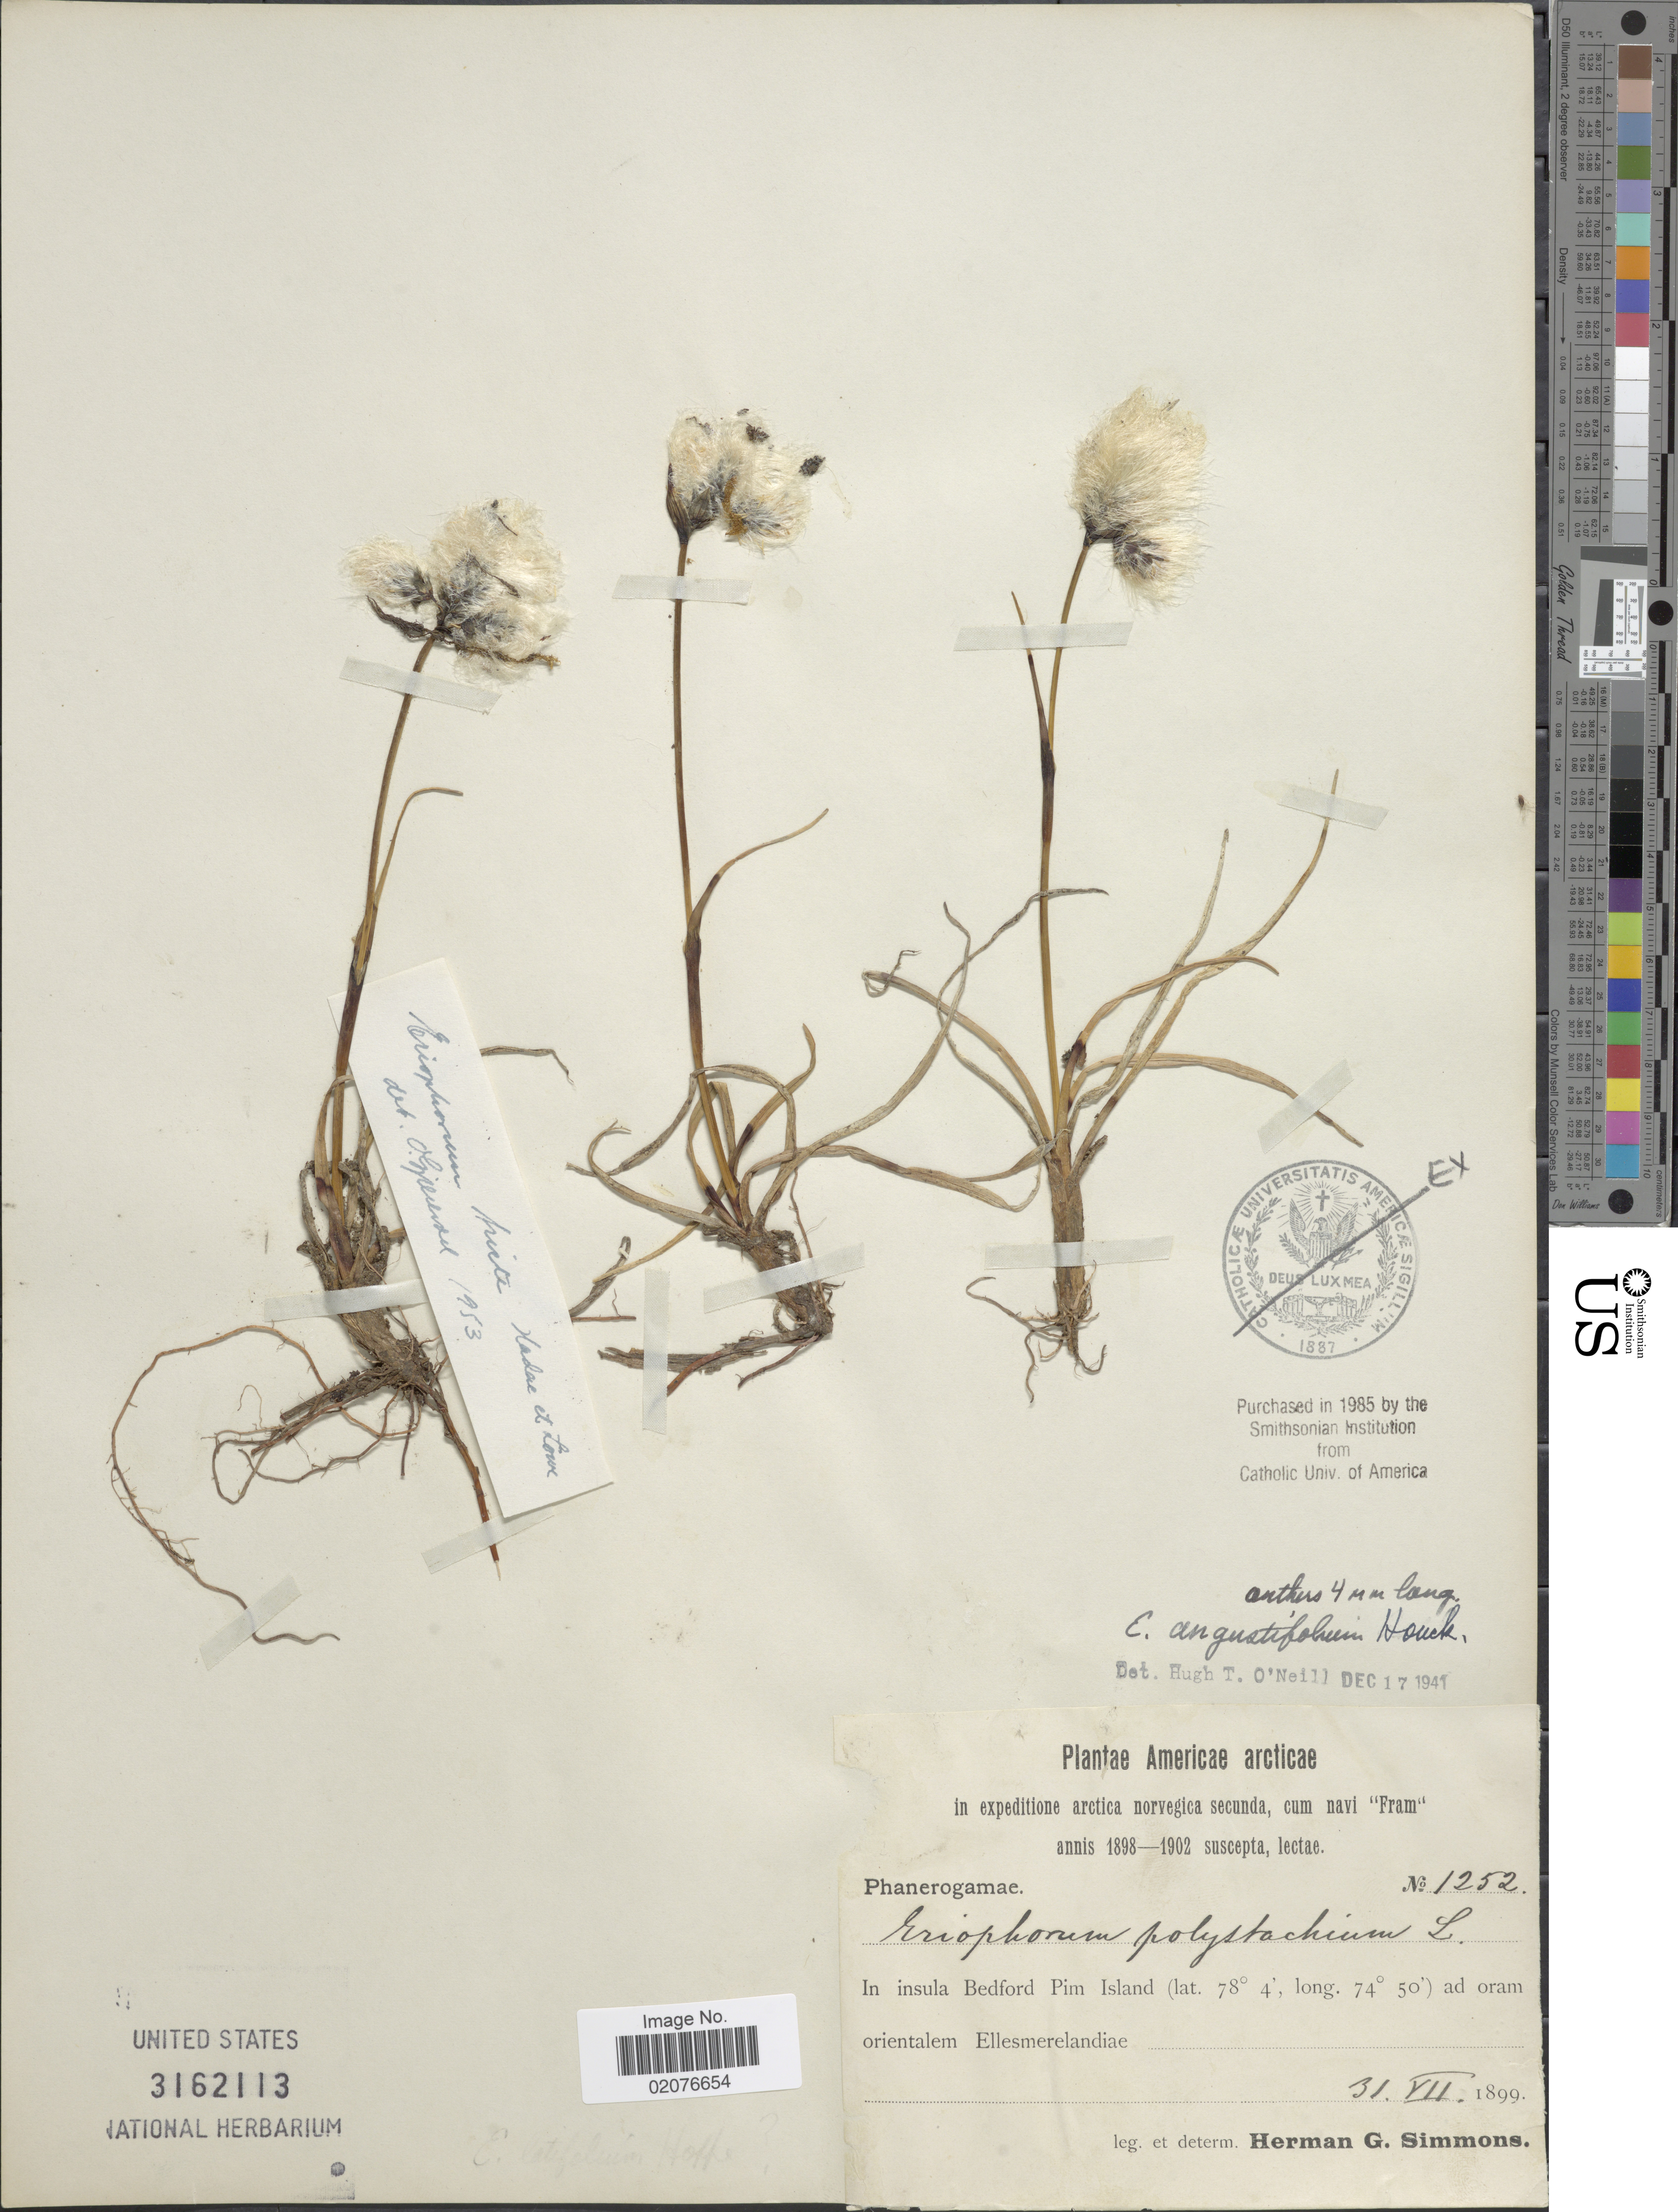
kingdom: Plantae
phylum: Tracheophyta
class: Liliopsida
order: Poales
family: Cyperaceae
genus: Eriophorum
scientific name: Eriophorum angustifolium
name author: Honck.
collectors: H. Simmons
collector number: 1252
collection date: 1899-07-31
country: Canada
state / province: Nunavut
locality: Americae articae, In insula Bedford Pim Island ad oram orientalem Ellesmerelandiae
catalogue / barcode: US 3162113